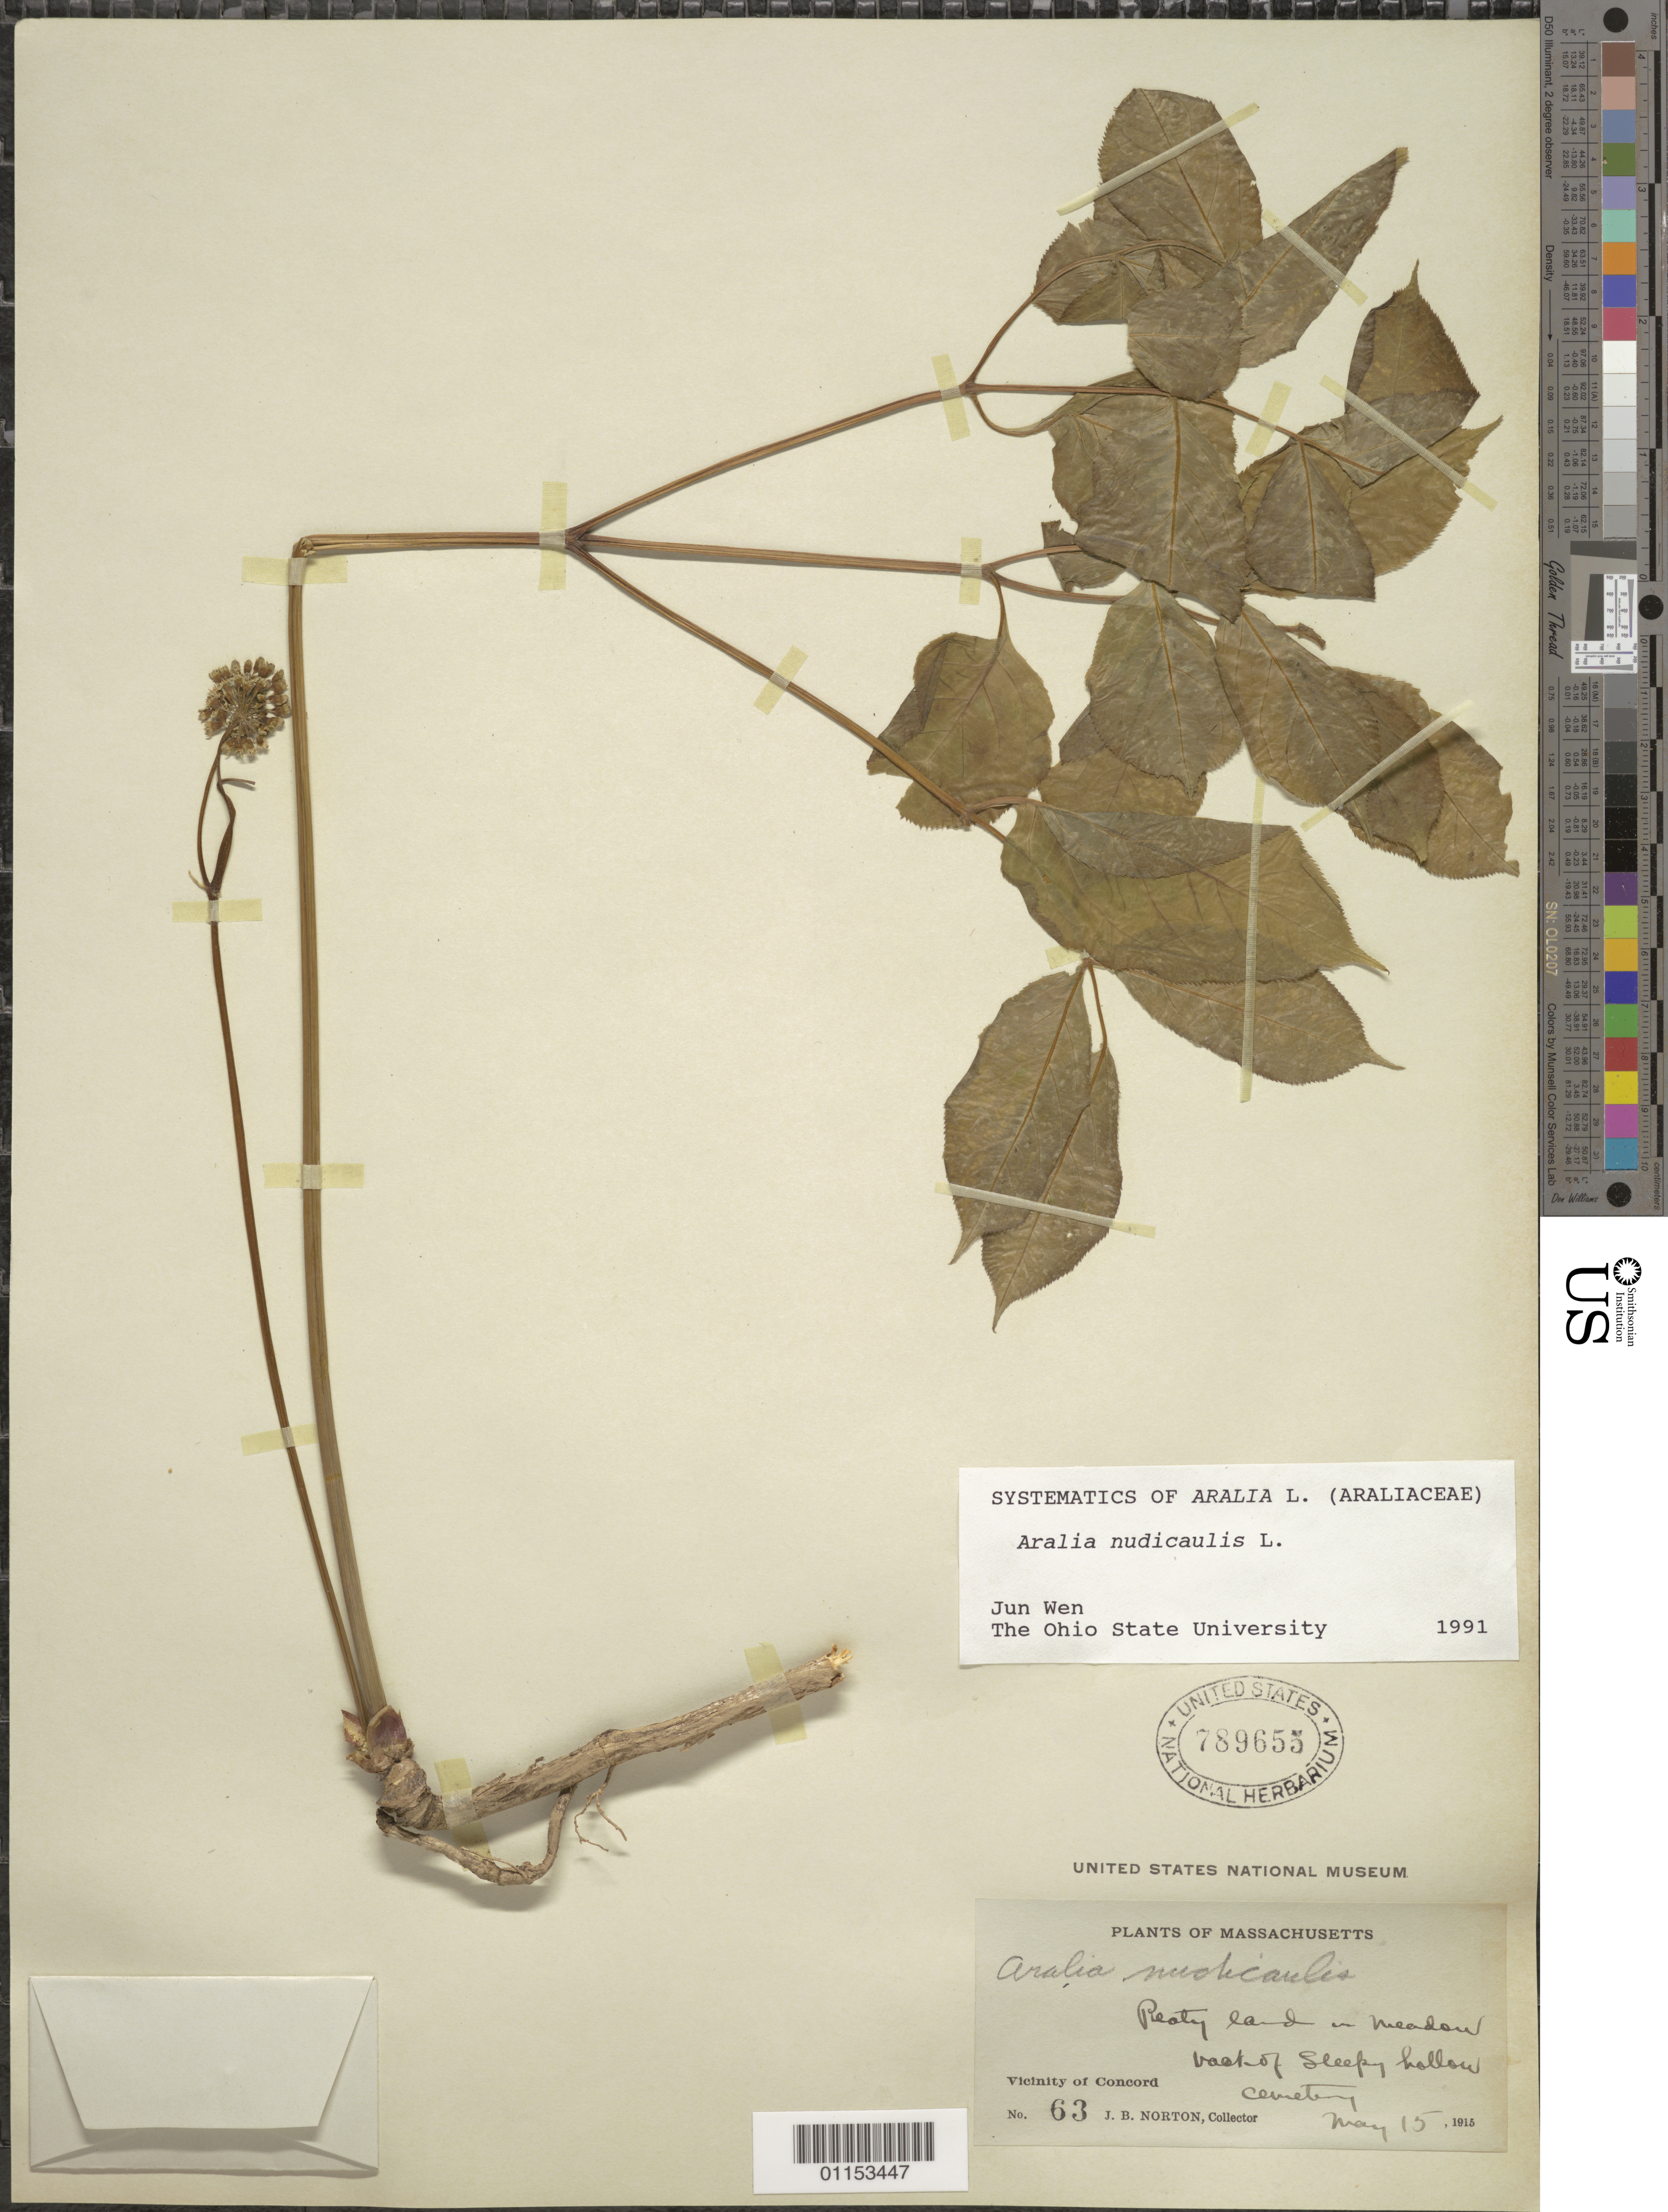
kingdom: Plantae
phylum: Tracheophyta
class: Magnoliopsida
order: Apiales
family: Araliaceae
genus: Aralia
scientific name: Aralia nudicaulis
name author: L.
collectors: J. B. S. Norton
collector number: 63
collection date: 1915-05-15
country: United States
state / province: Massachusetts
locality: Vicinity of Concord.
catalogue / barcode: US 789655